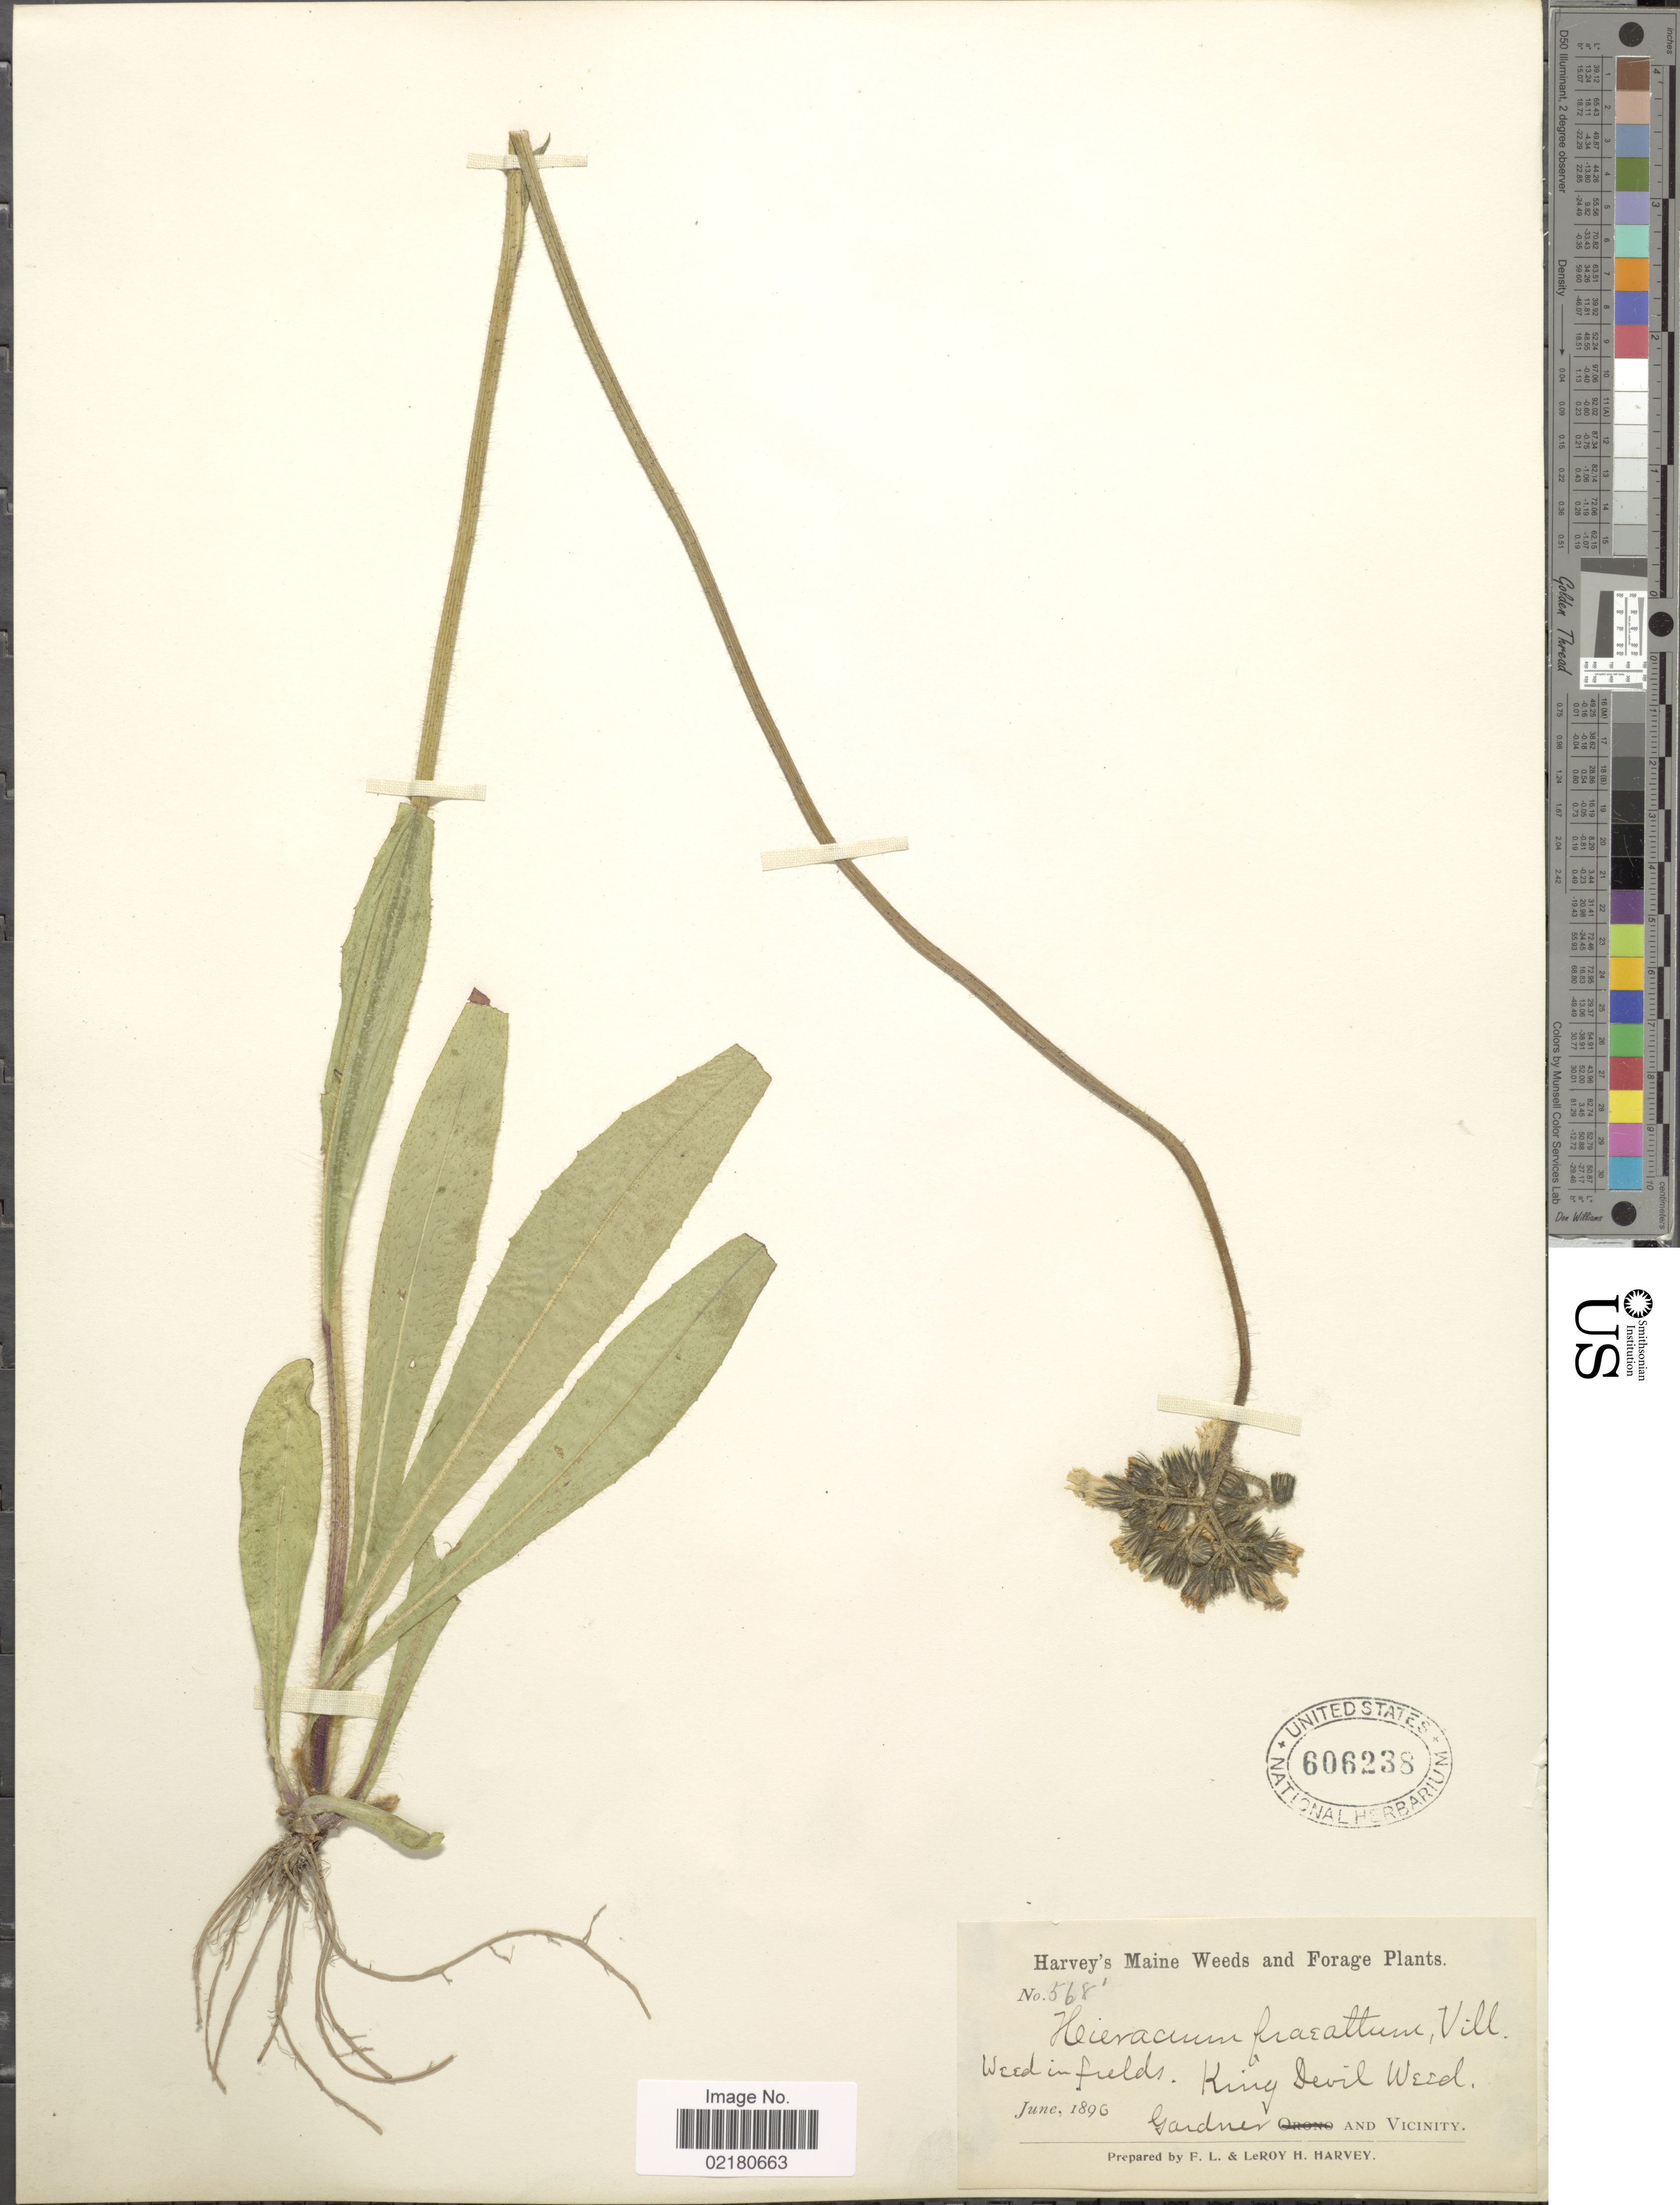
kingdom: Plantae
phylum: Tracheophyta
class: Magnoliopsida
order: Asterales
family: Asteraceae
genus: Pilosella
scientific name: Pilosella caespitosa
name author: (Dumort.) P. D. Sell & C. West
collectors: F. L. Harvey & L. H. Harvey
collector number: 568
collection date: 1890-06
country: United States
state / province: Maine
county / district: Kennebec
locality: Gardner and Vicinity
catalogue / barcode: US 606238